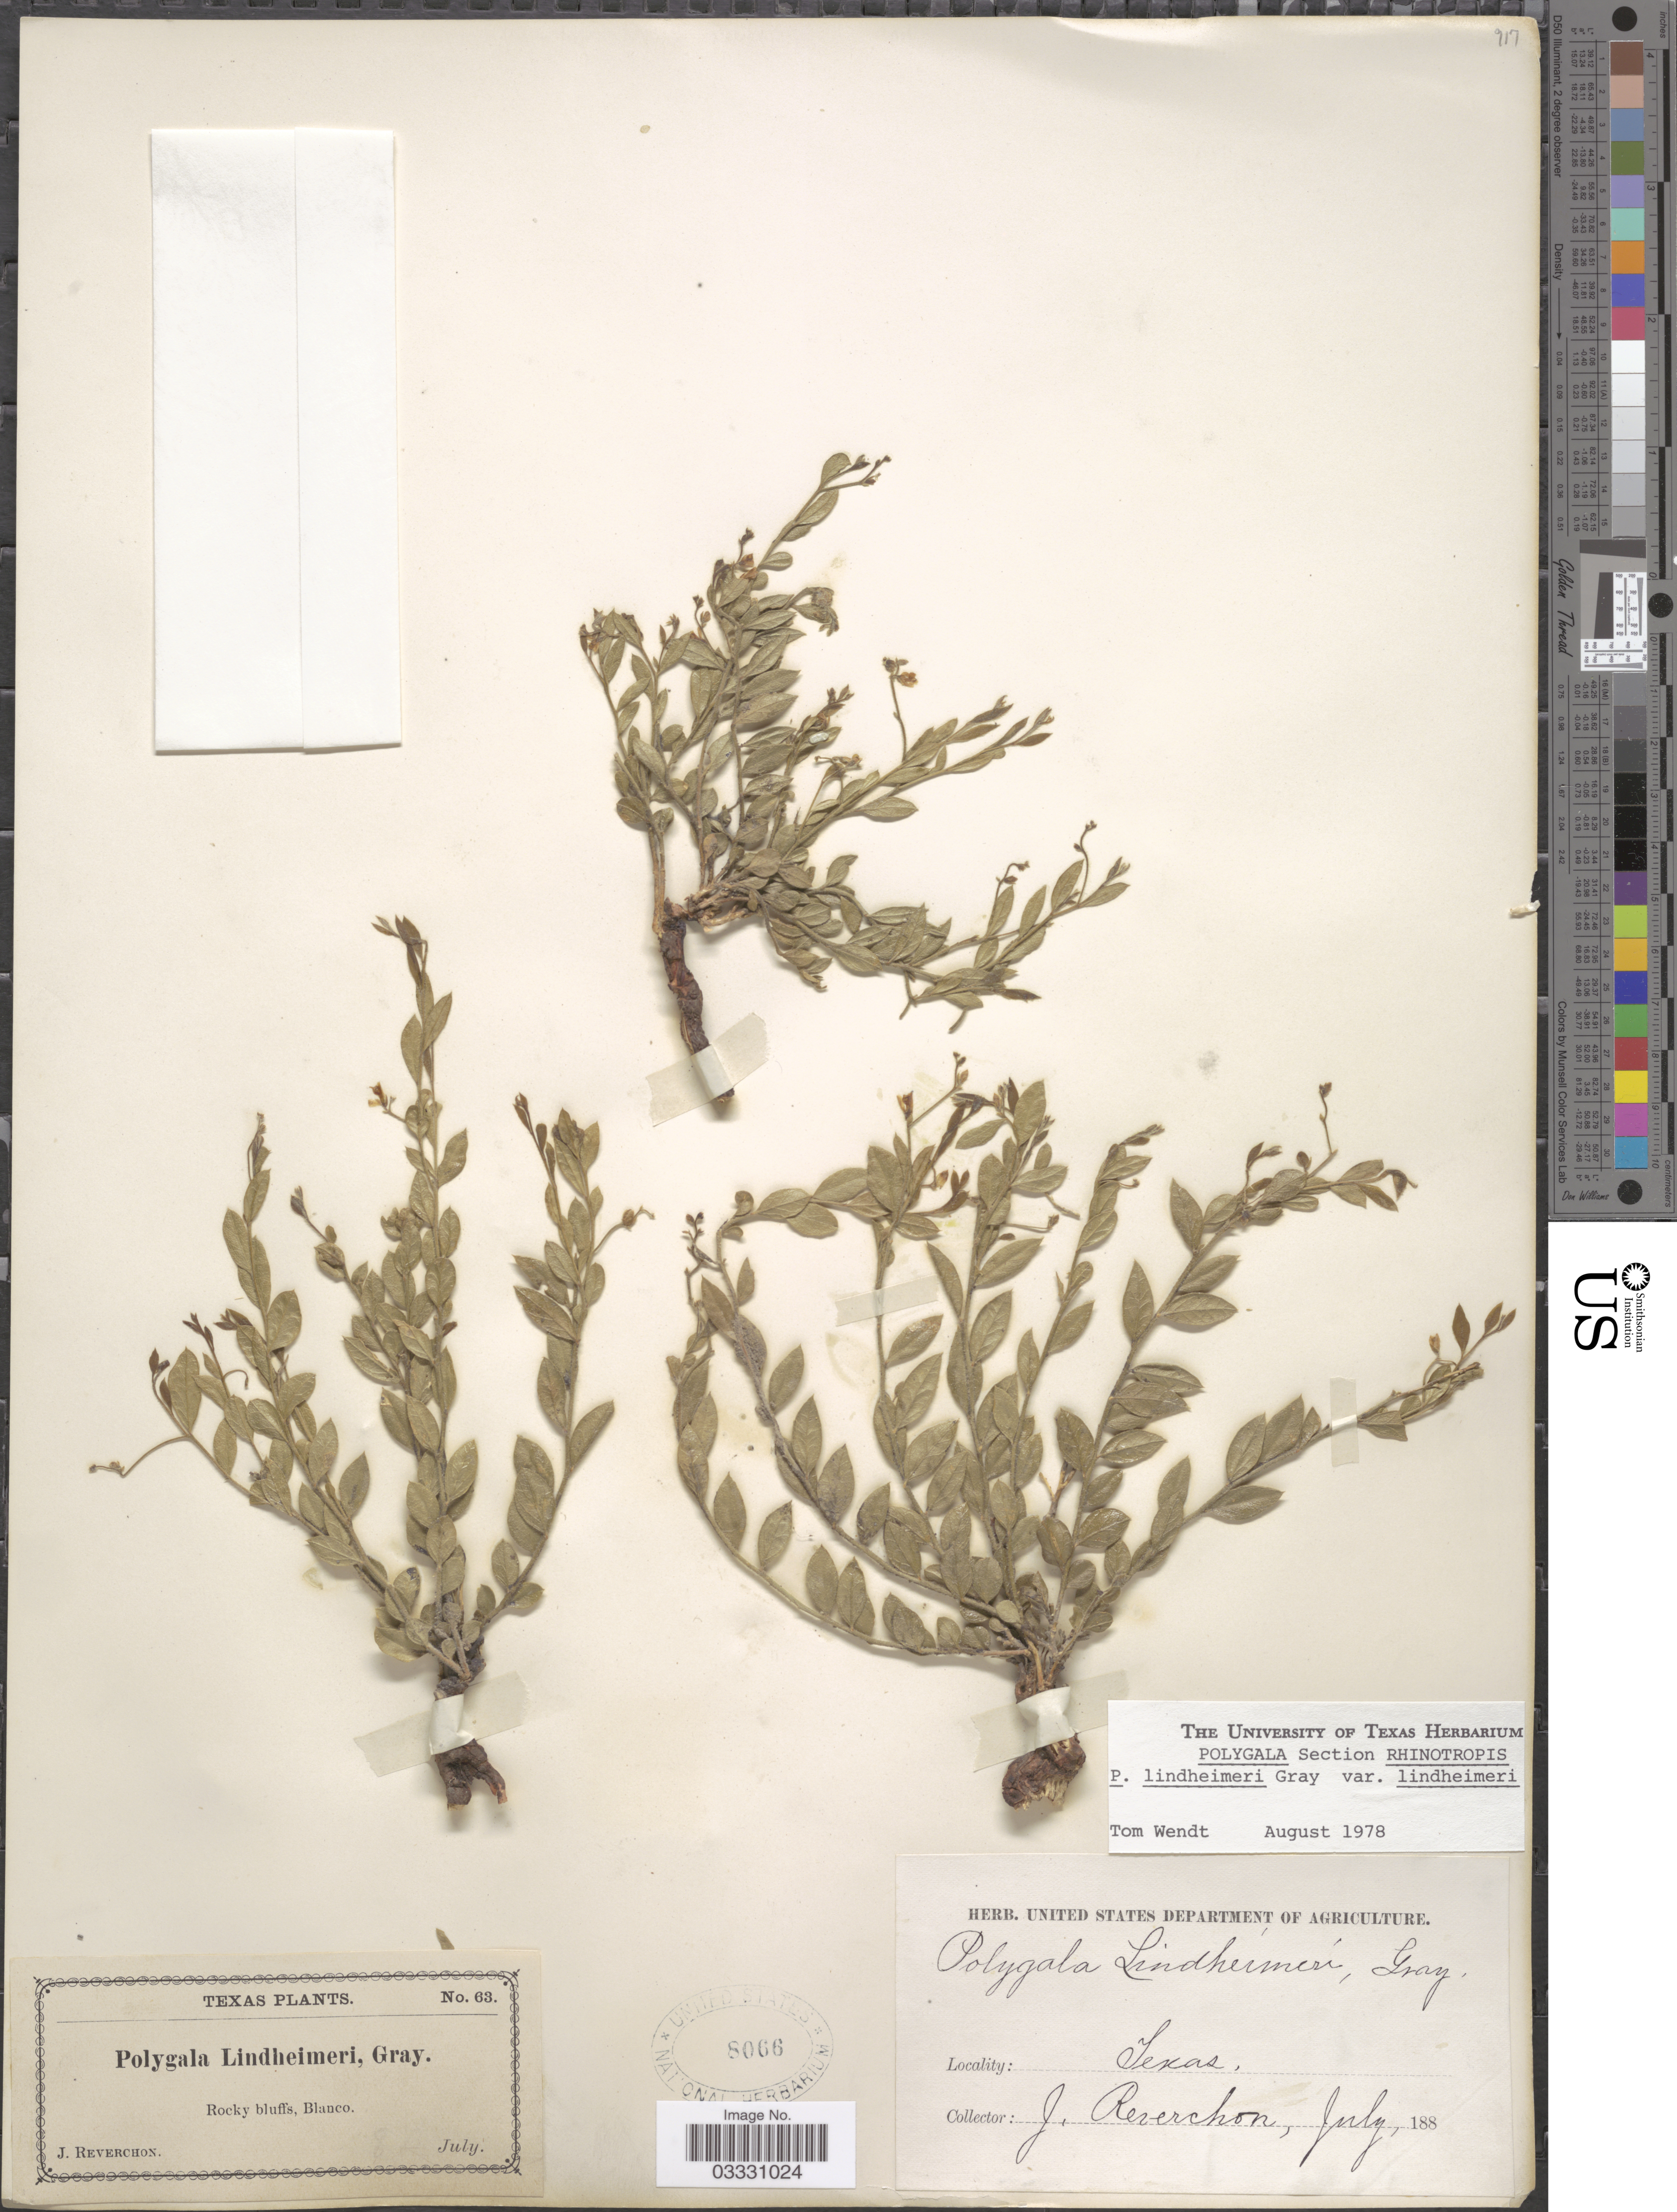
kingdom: Plantae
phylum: Tracheophyta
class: Magnoliopsida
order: Fabales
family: Polygalaceae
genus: Rhinotropis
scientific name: Rhinotropis lindheimeri var. lindheimeri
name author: (A. Gray) J.R. Abbott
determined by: Strong, Mark T., (BOT), Smithsonian Institution - National Museum of Natural History (UNITED STATES)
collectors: J. Reverchon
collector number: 63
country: United States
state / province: Texas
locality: Rocky bluffs, Blanco.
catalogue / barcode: US 8066